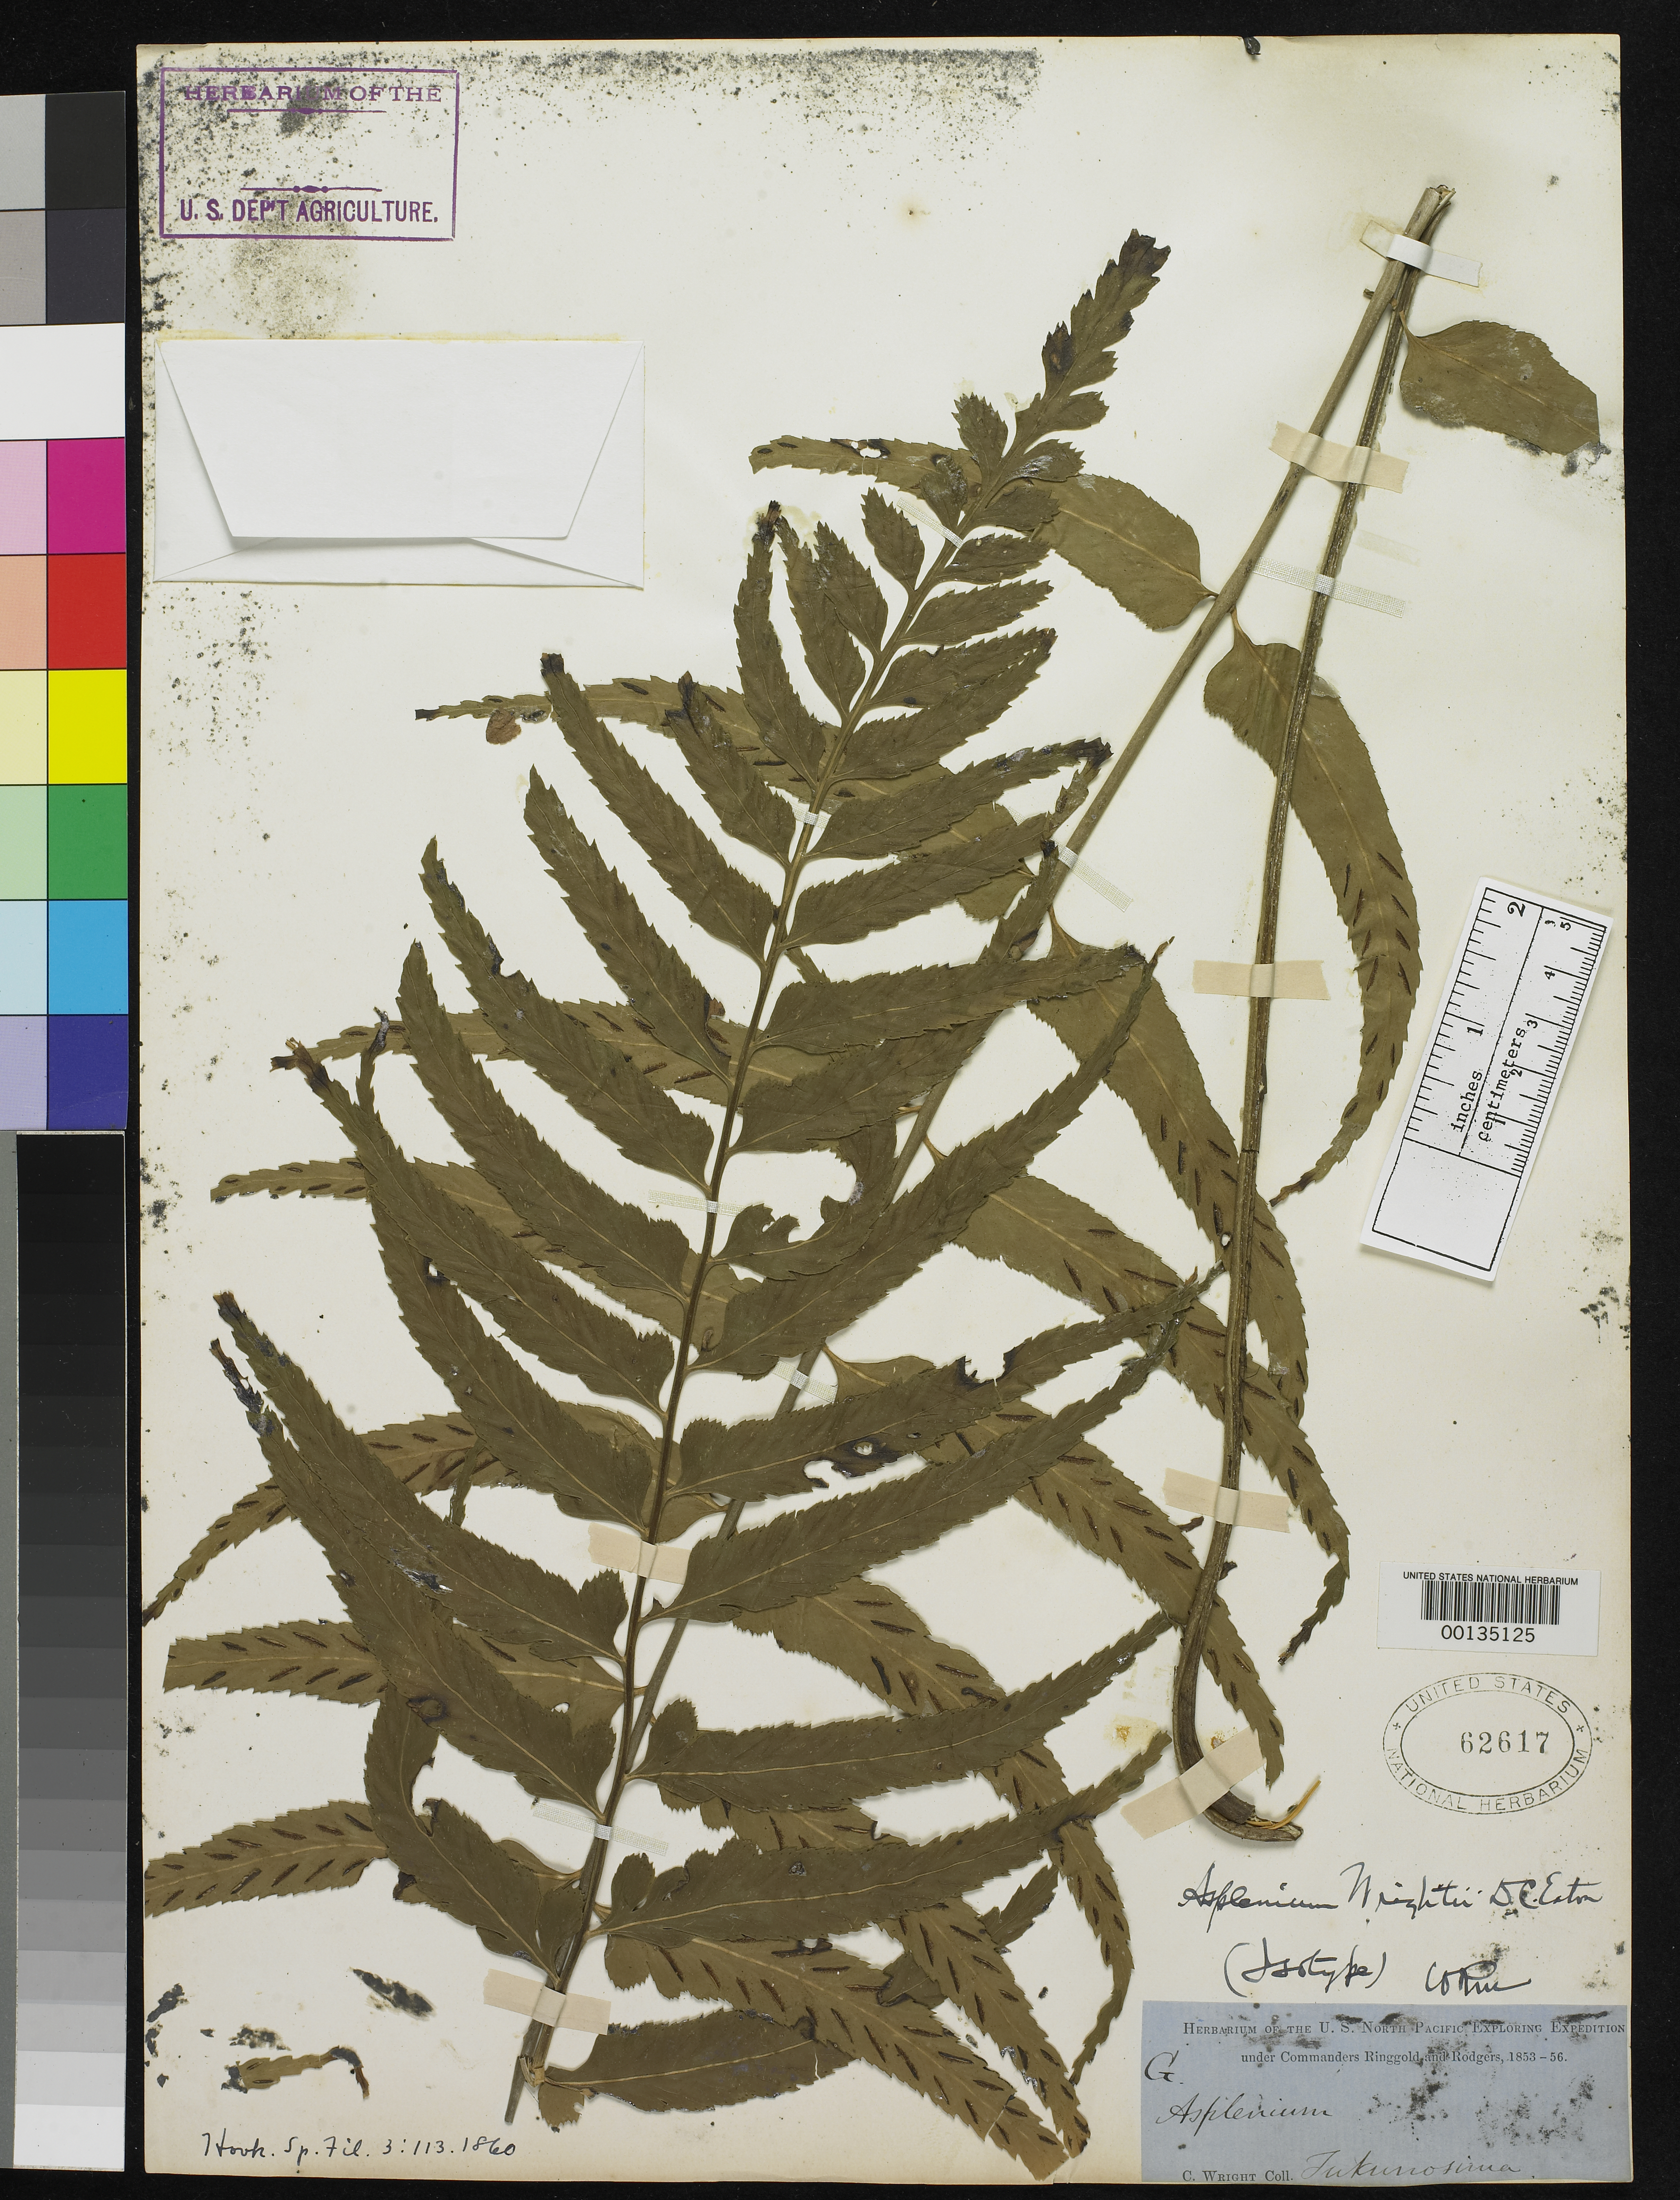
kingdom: Plantae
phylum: Tracheophyta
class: Polypodiopsida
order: Polypodiales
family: Aspleniaceae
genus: Asplenium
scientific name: Asplenium wrightii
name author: D.C. Eaton ex Hook.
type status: Type Collection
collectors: C. Wright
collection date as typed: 1853 to -- --- 1856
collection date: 1853/1856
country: Japan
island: Honshu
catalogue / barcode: US 62617